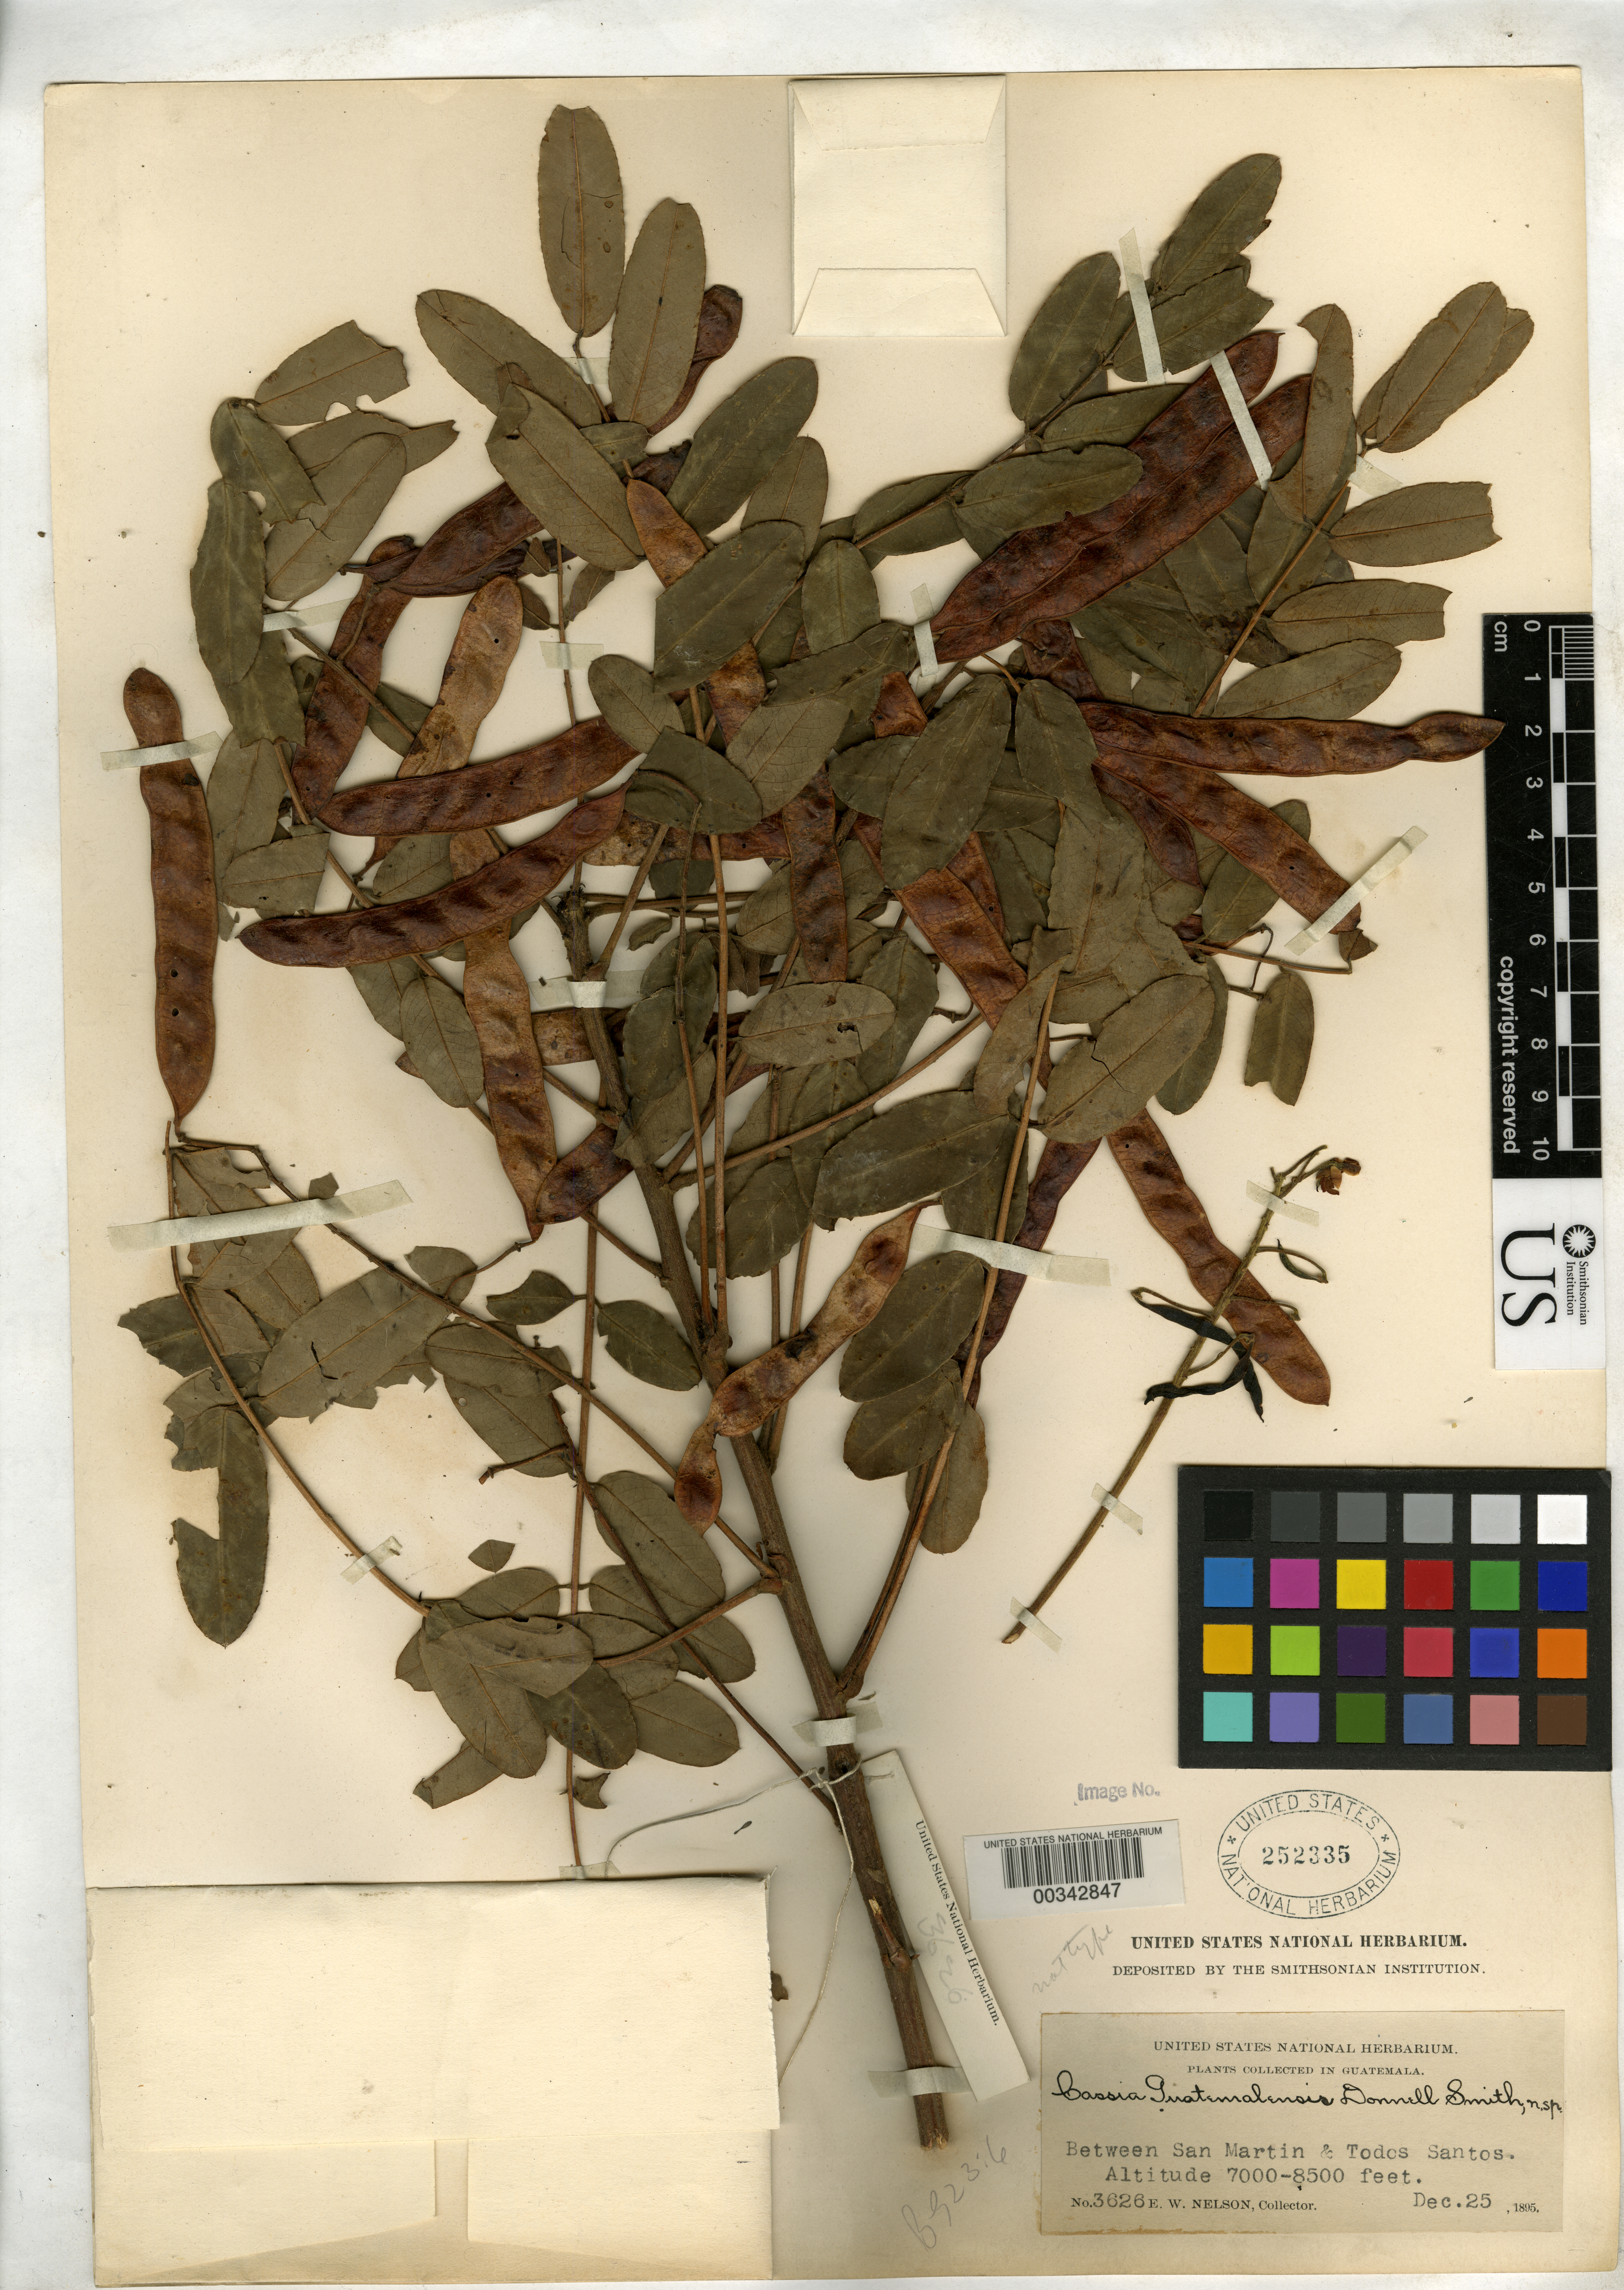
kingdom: Plantae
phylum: Tracheophyta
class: Magnoliopsida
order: Fabales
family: Fabaceae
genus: Cassia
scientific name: Cassia guatemalensis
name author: Donn. Sm.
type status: Syntype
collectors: E. W. Nelson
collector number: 3626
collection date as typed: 25 Dec 1895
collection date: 1895-12-25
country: Guatemala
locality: Between San Martin and todos santos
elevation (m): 2134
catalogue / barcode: US 252335